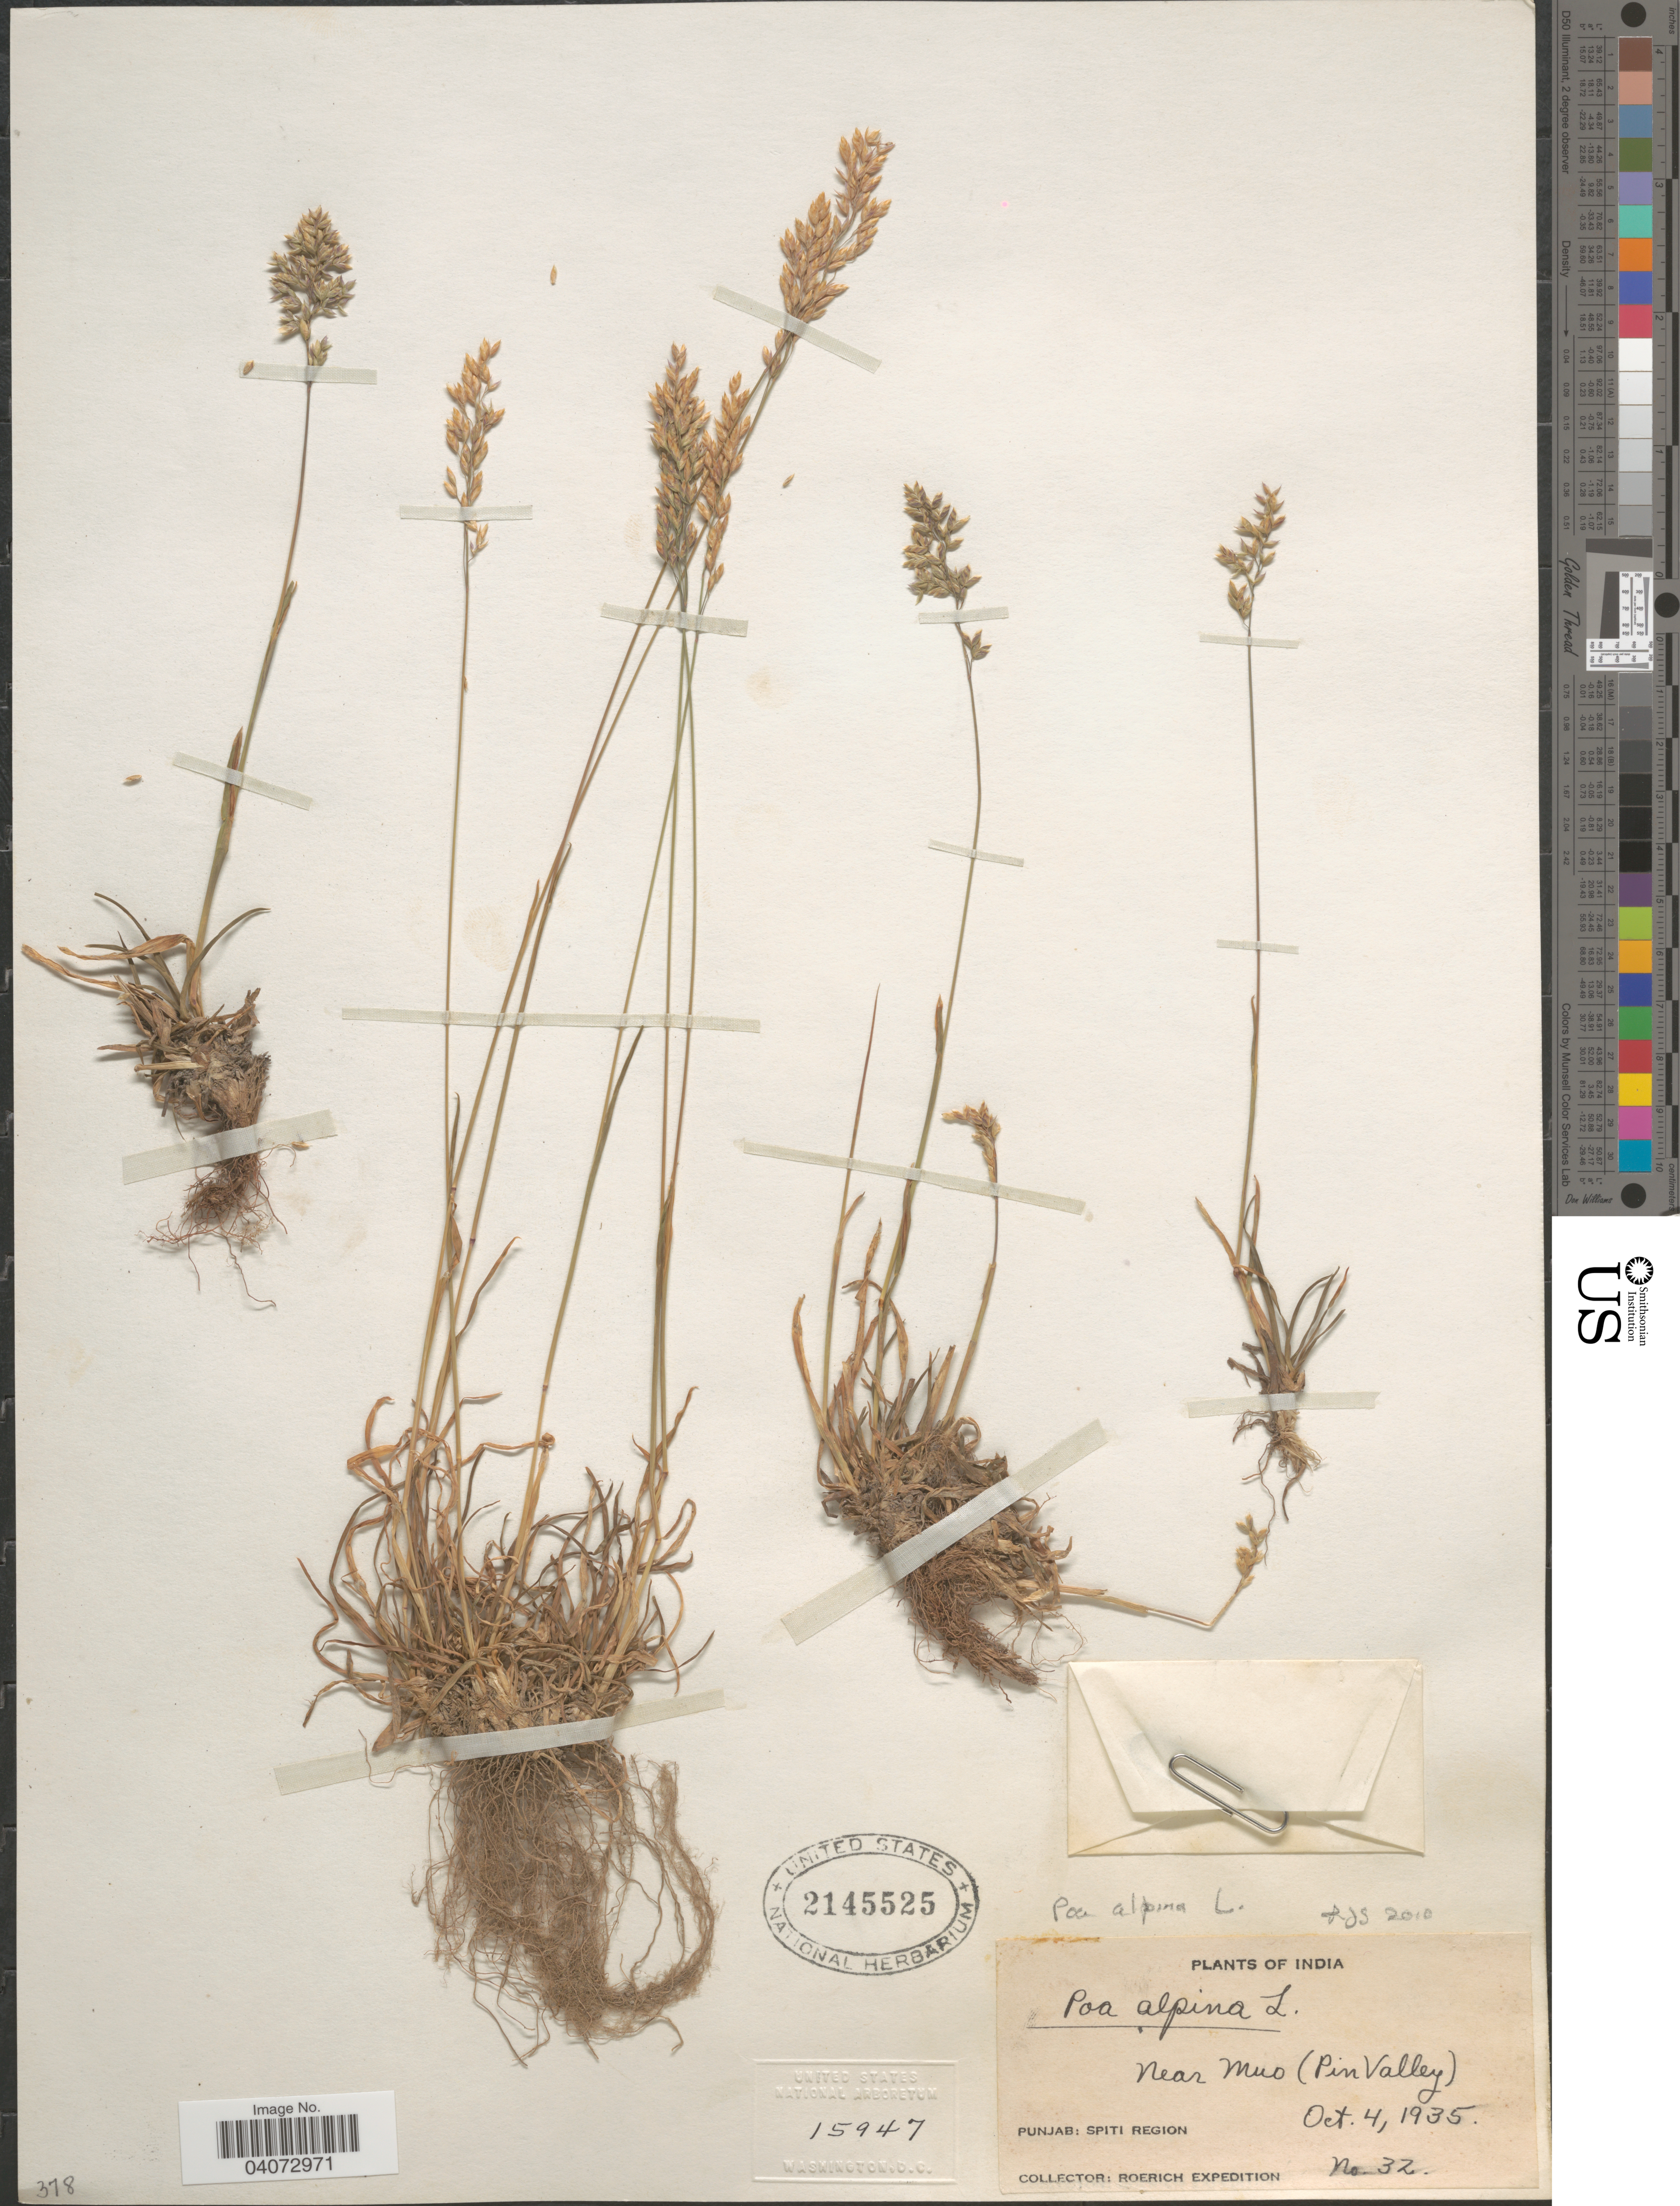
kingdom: Plantae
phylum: Tracheophyta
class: Liliopsida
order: Poales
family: Poaceae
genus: Poa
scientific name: Poa alpina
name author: L.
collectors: Roerich Expedition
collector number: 32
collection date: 1935-10-04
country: India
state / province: Punjab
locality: Near Muo (Pin Valley). Spiti Region.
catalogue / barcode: US 2145525